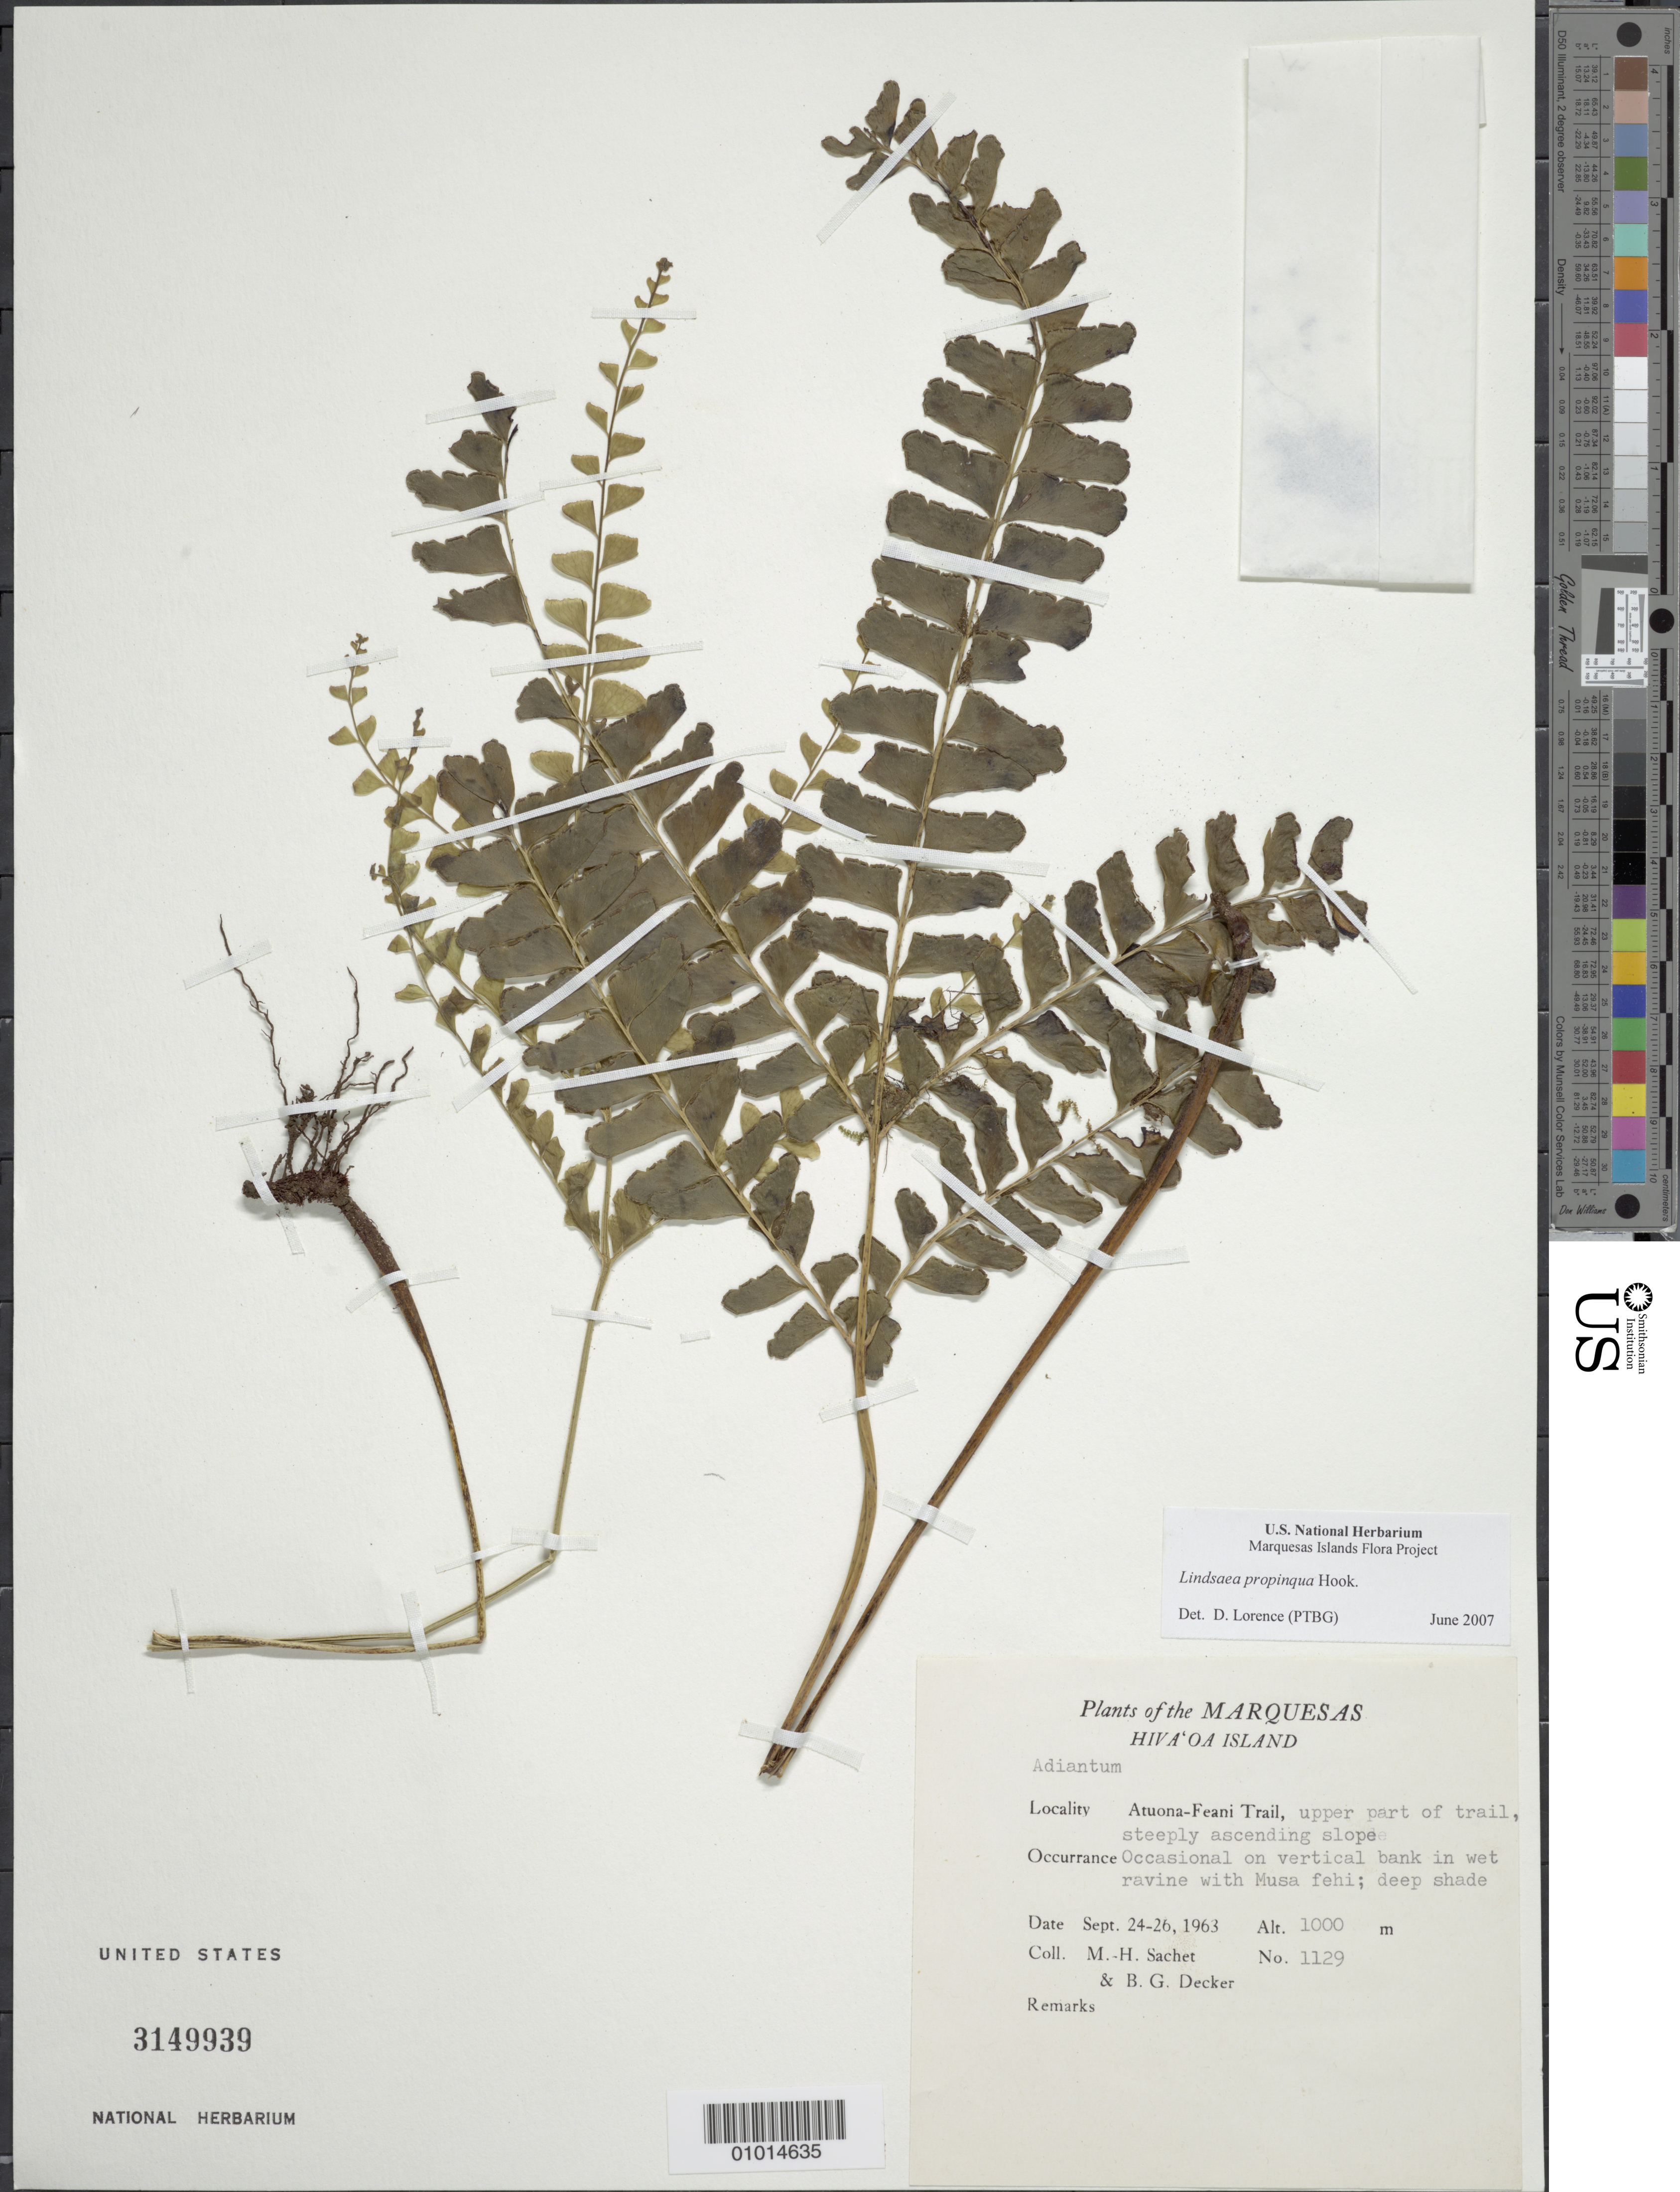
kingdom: Plantae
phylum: Tracheophyta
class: Polypodiopsida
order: Polypodiales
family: Lindsaeaceae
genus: Lindsaea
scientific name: Lindsaea propinqua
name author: Hook.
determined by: Lorence, David H., (PTBG), National Tropical Botanical Garden (UNITED STATES)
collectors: M.-H. Sachet & B. G. Decker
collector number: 1129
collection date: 1963-09-24/1963-09-26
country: French Polynesia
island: Hiva Oa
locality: Atuona-Feani Trail, upper part of trail, steeply ascending slopes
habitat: Occasional on vertical bank in wet ravine with Musa fehi; deep shade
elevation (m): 1000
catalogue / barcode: US 3149939